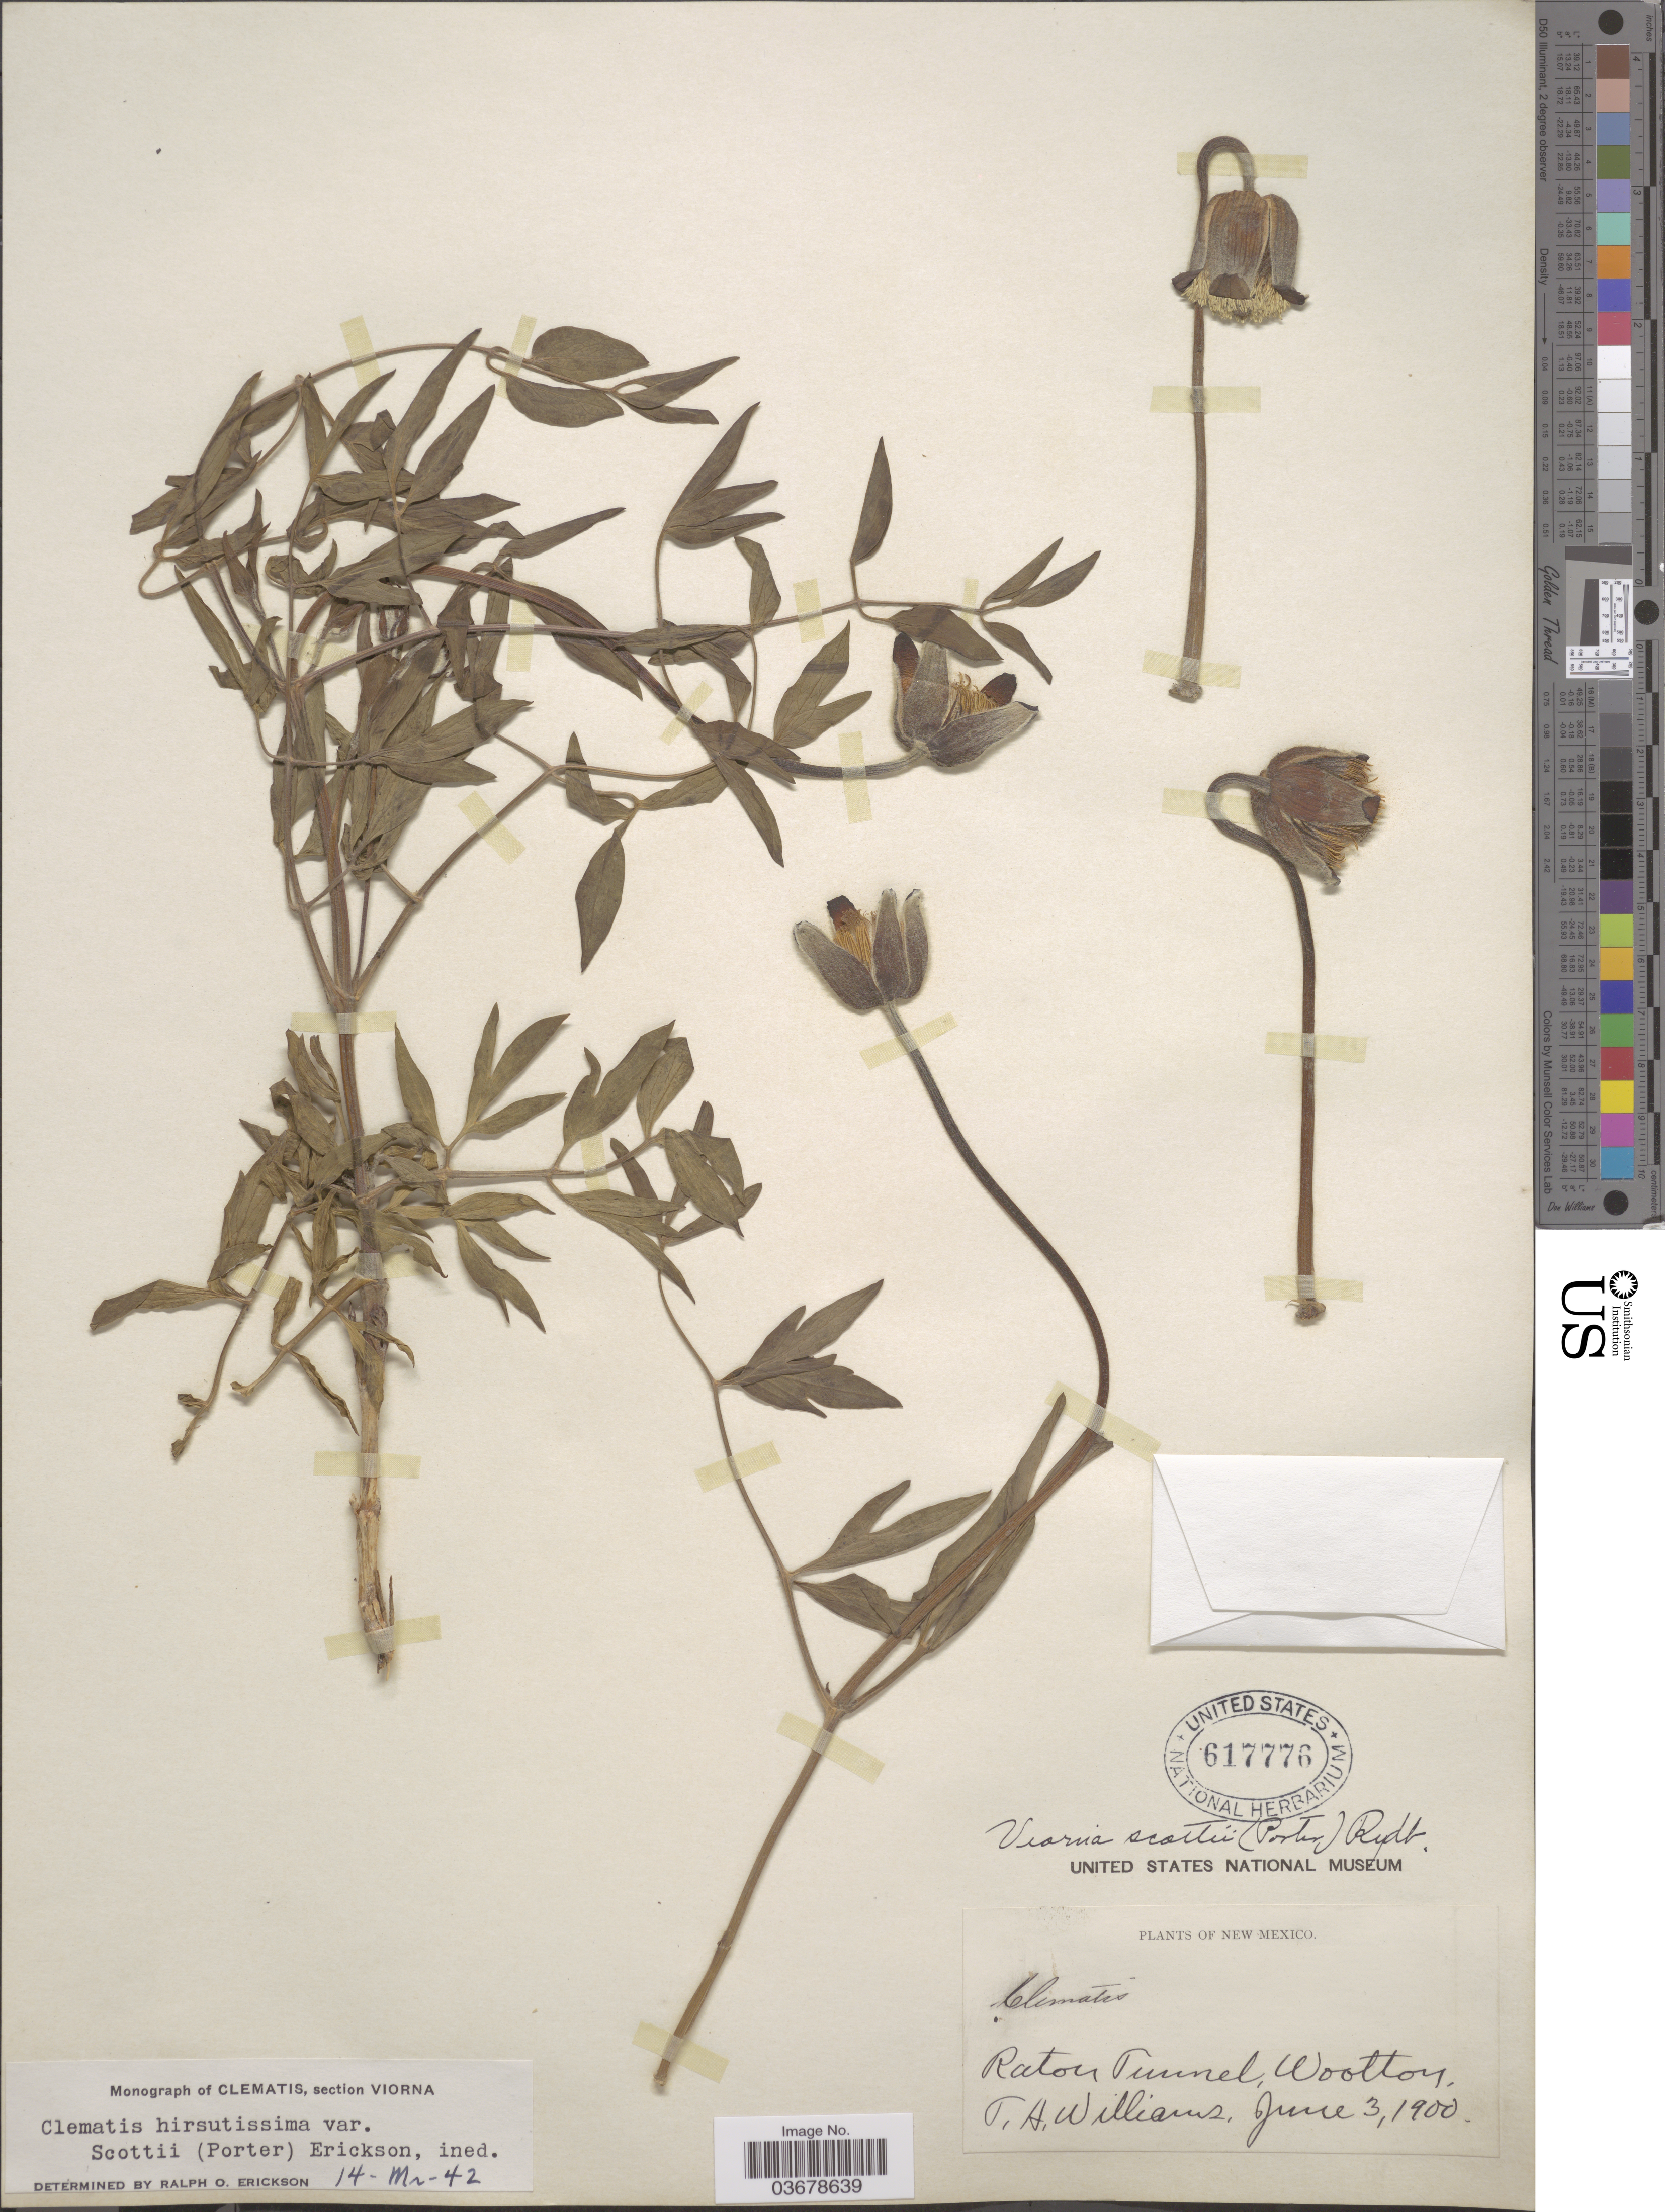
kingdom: Plantae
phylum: Tracheophyta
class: Magnoliopsida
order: Ranunculales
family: Ranunculaceae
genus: Clematis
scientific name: Clematis viorna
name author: L.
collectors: T. Williams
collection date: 1900-06-03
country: United States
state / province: New Mexico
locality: Raton Tunnel, Wootton.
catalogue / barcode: US 617776